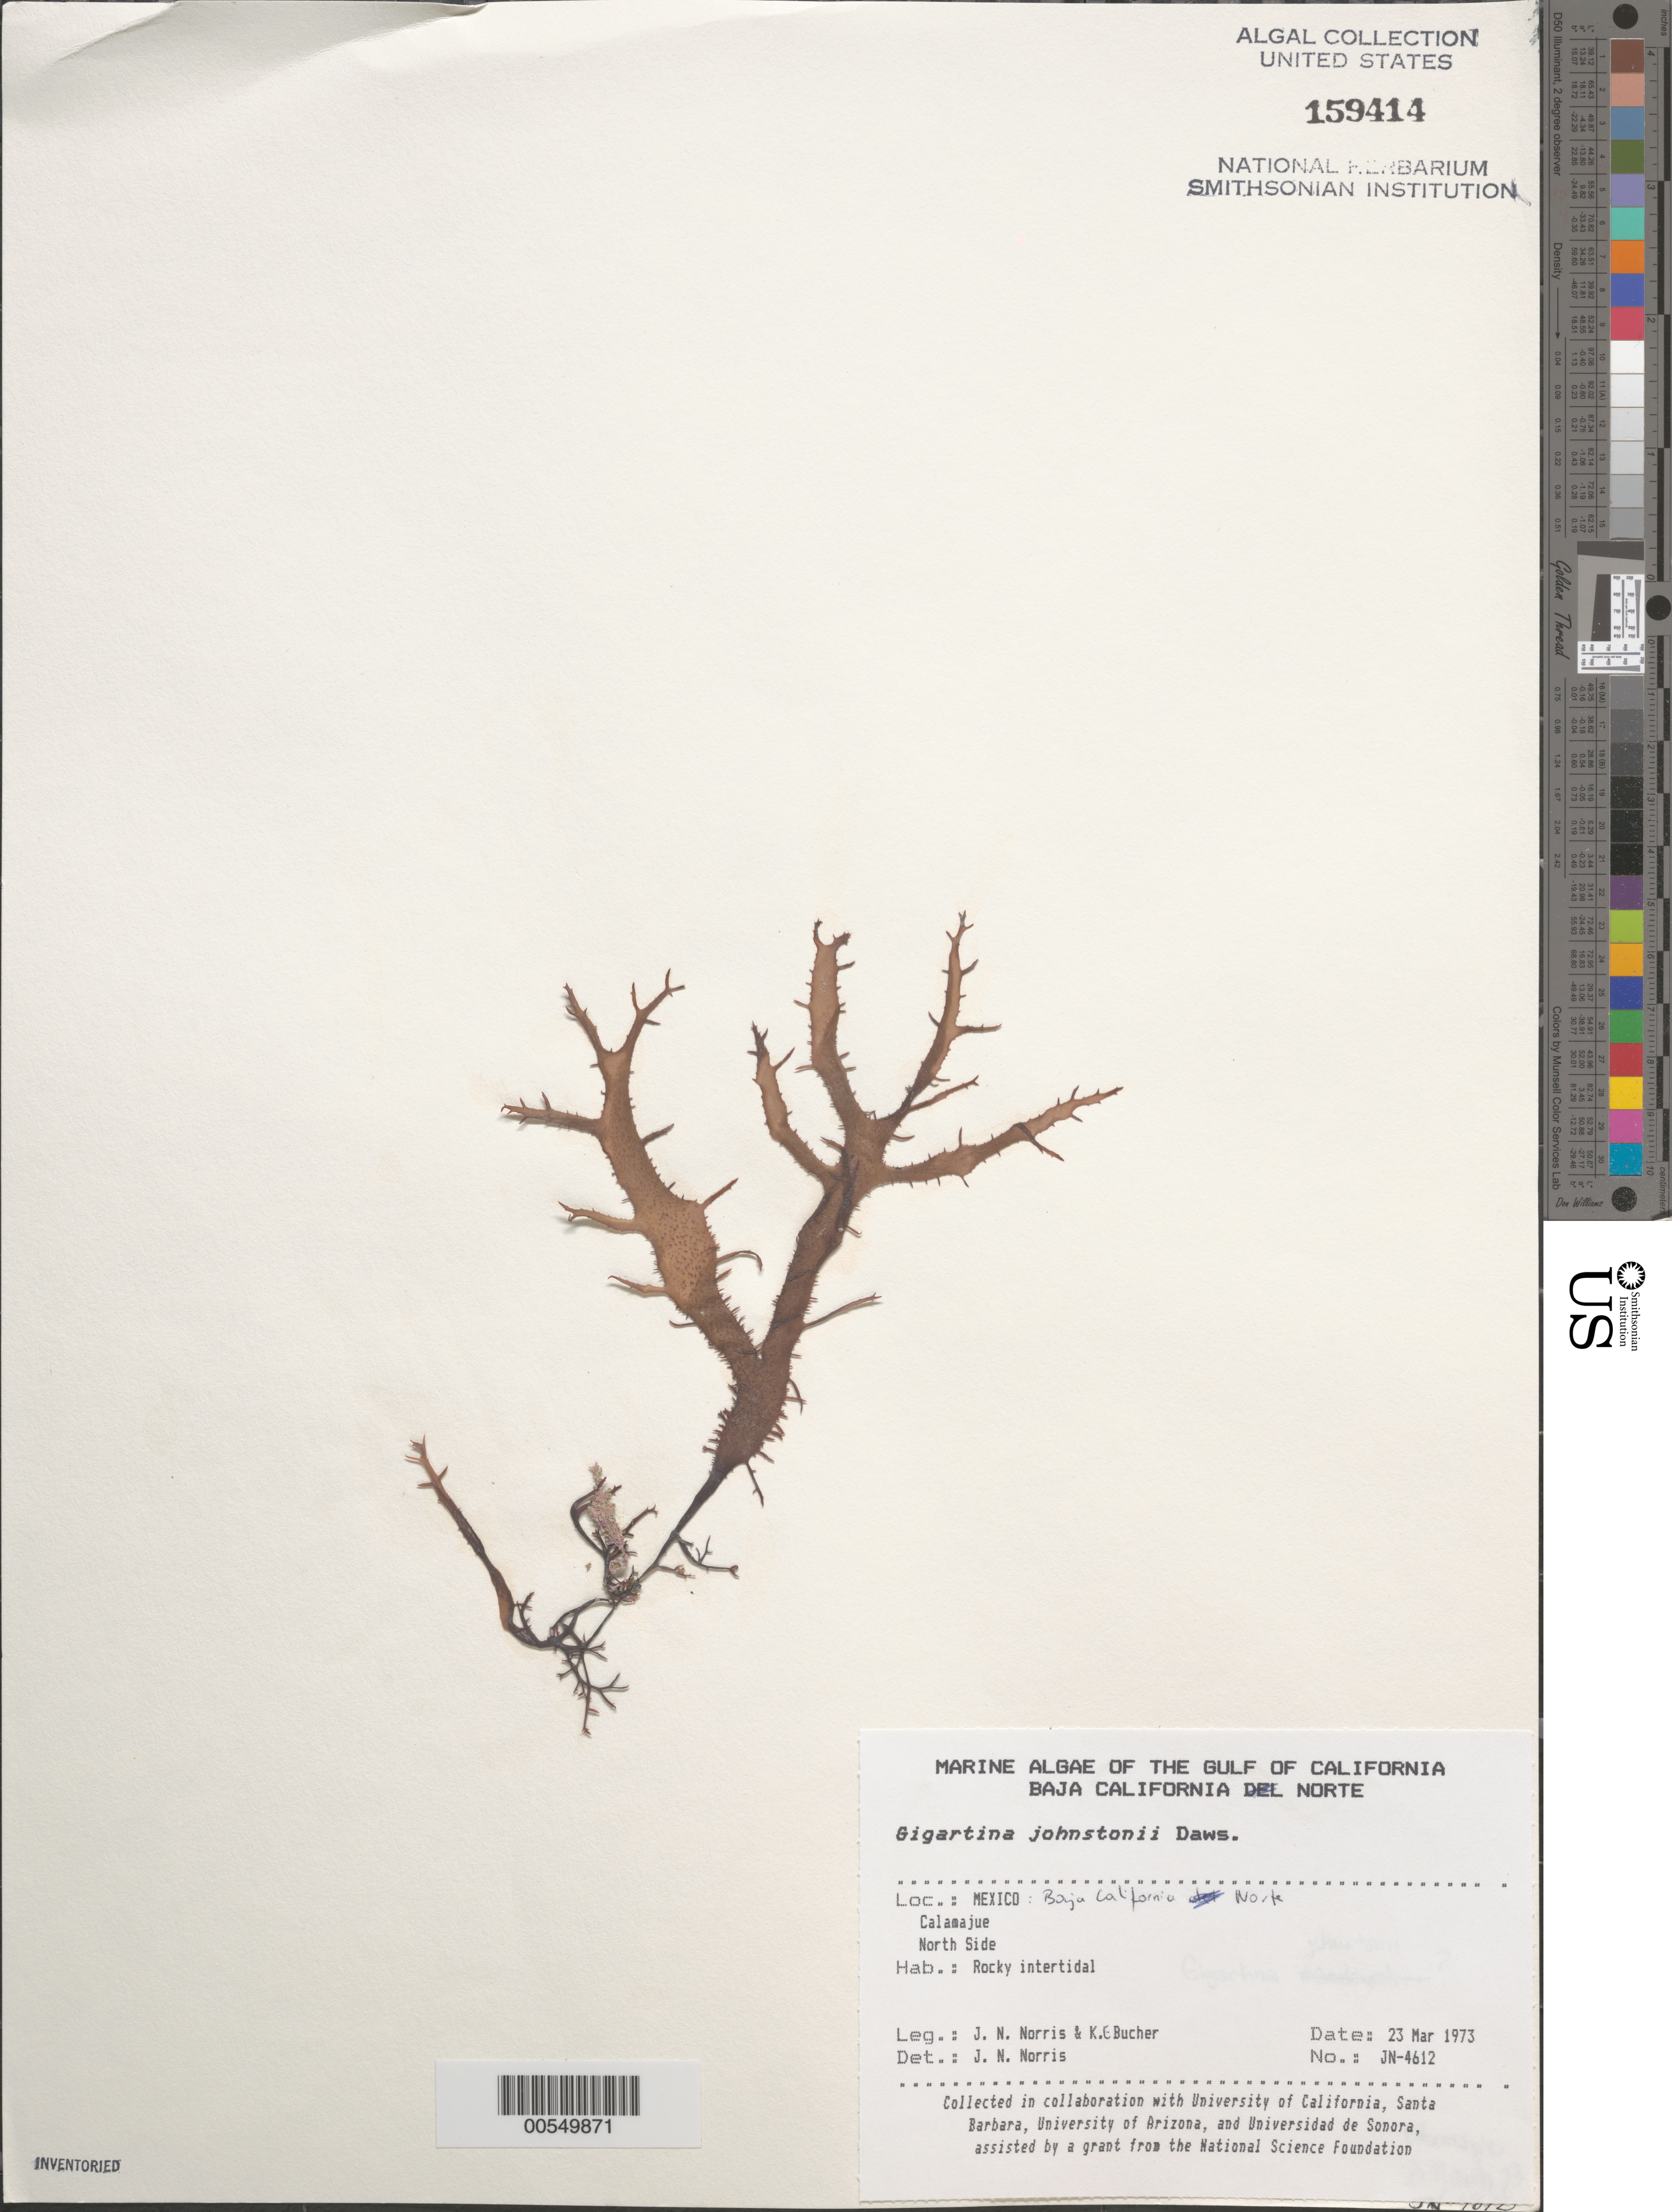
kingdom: Plantae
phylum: Rhodophyta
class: Florideophyceae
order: Gigartinales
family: Gigartinaceae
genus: Chondracanthus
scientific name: Chondracanthus squarrulosus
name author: (Setch. & N.L. Gardner) J.R. Hughey et al.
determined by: Algae name updating Project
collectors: J. N. Norris & K. E. Bucher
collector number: JN-4612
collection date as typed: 23 Mar 1973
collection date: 1973-03-23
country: Mexico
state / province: Baja California Norte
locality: Calamajue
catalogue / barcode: US 159414